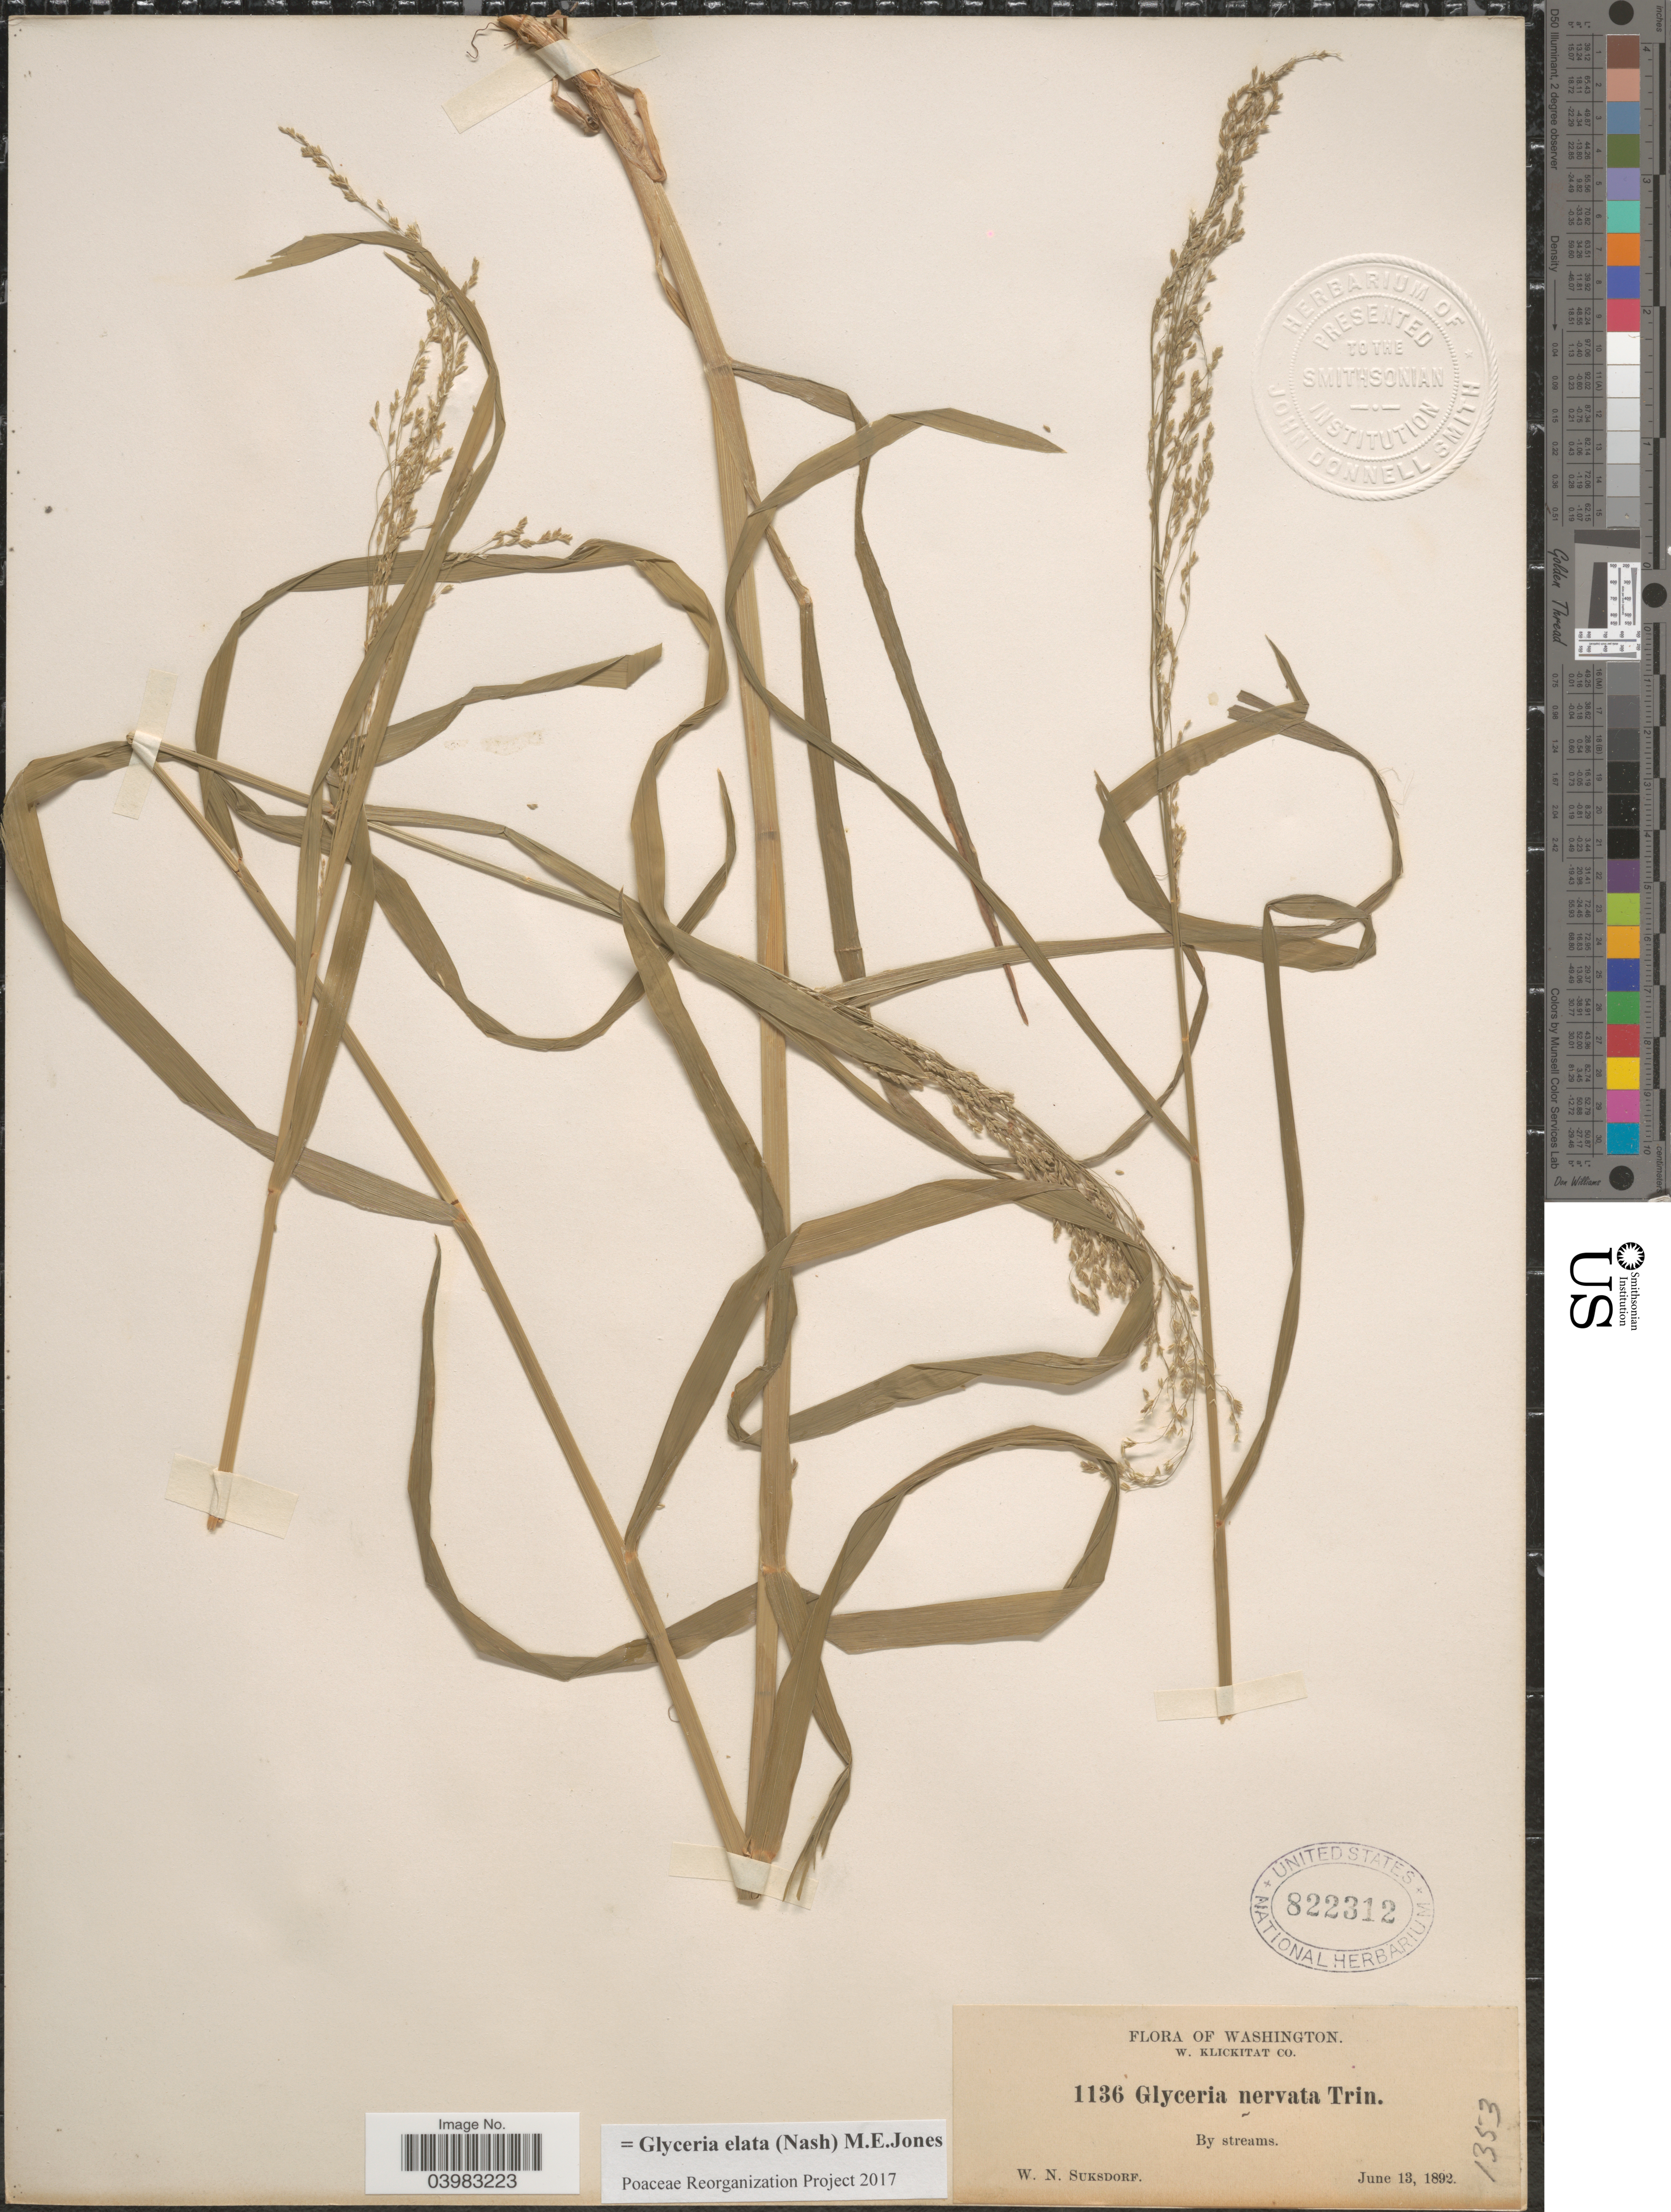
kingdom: Plantae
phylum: Tracheophyta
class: Liliopsida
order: Poales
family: Poaceae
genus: Glyceria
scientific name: Glyceria elata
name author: (Nash) M.E. Jones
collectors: W. N. Suksdorf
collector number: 1136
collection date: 1892-06-13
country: United States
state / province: Washington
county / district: Klickitat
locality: W. Klickitat Co.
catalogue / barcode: US 822312